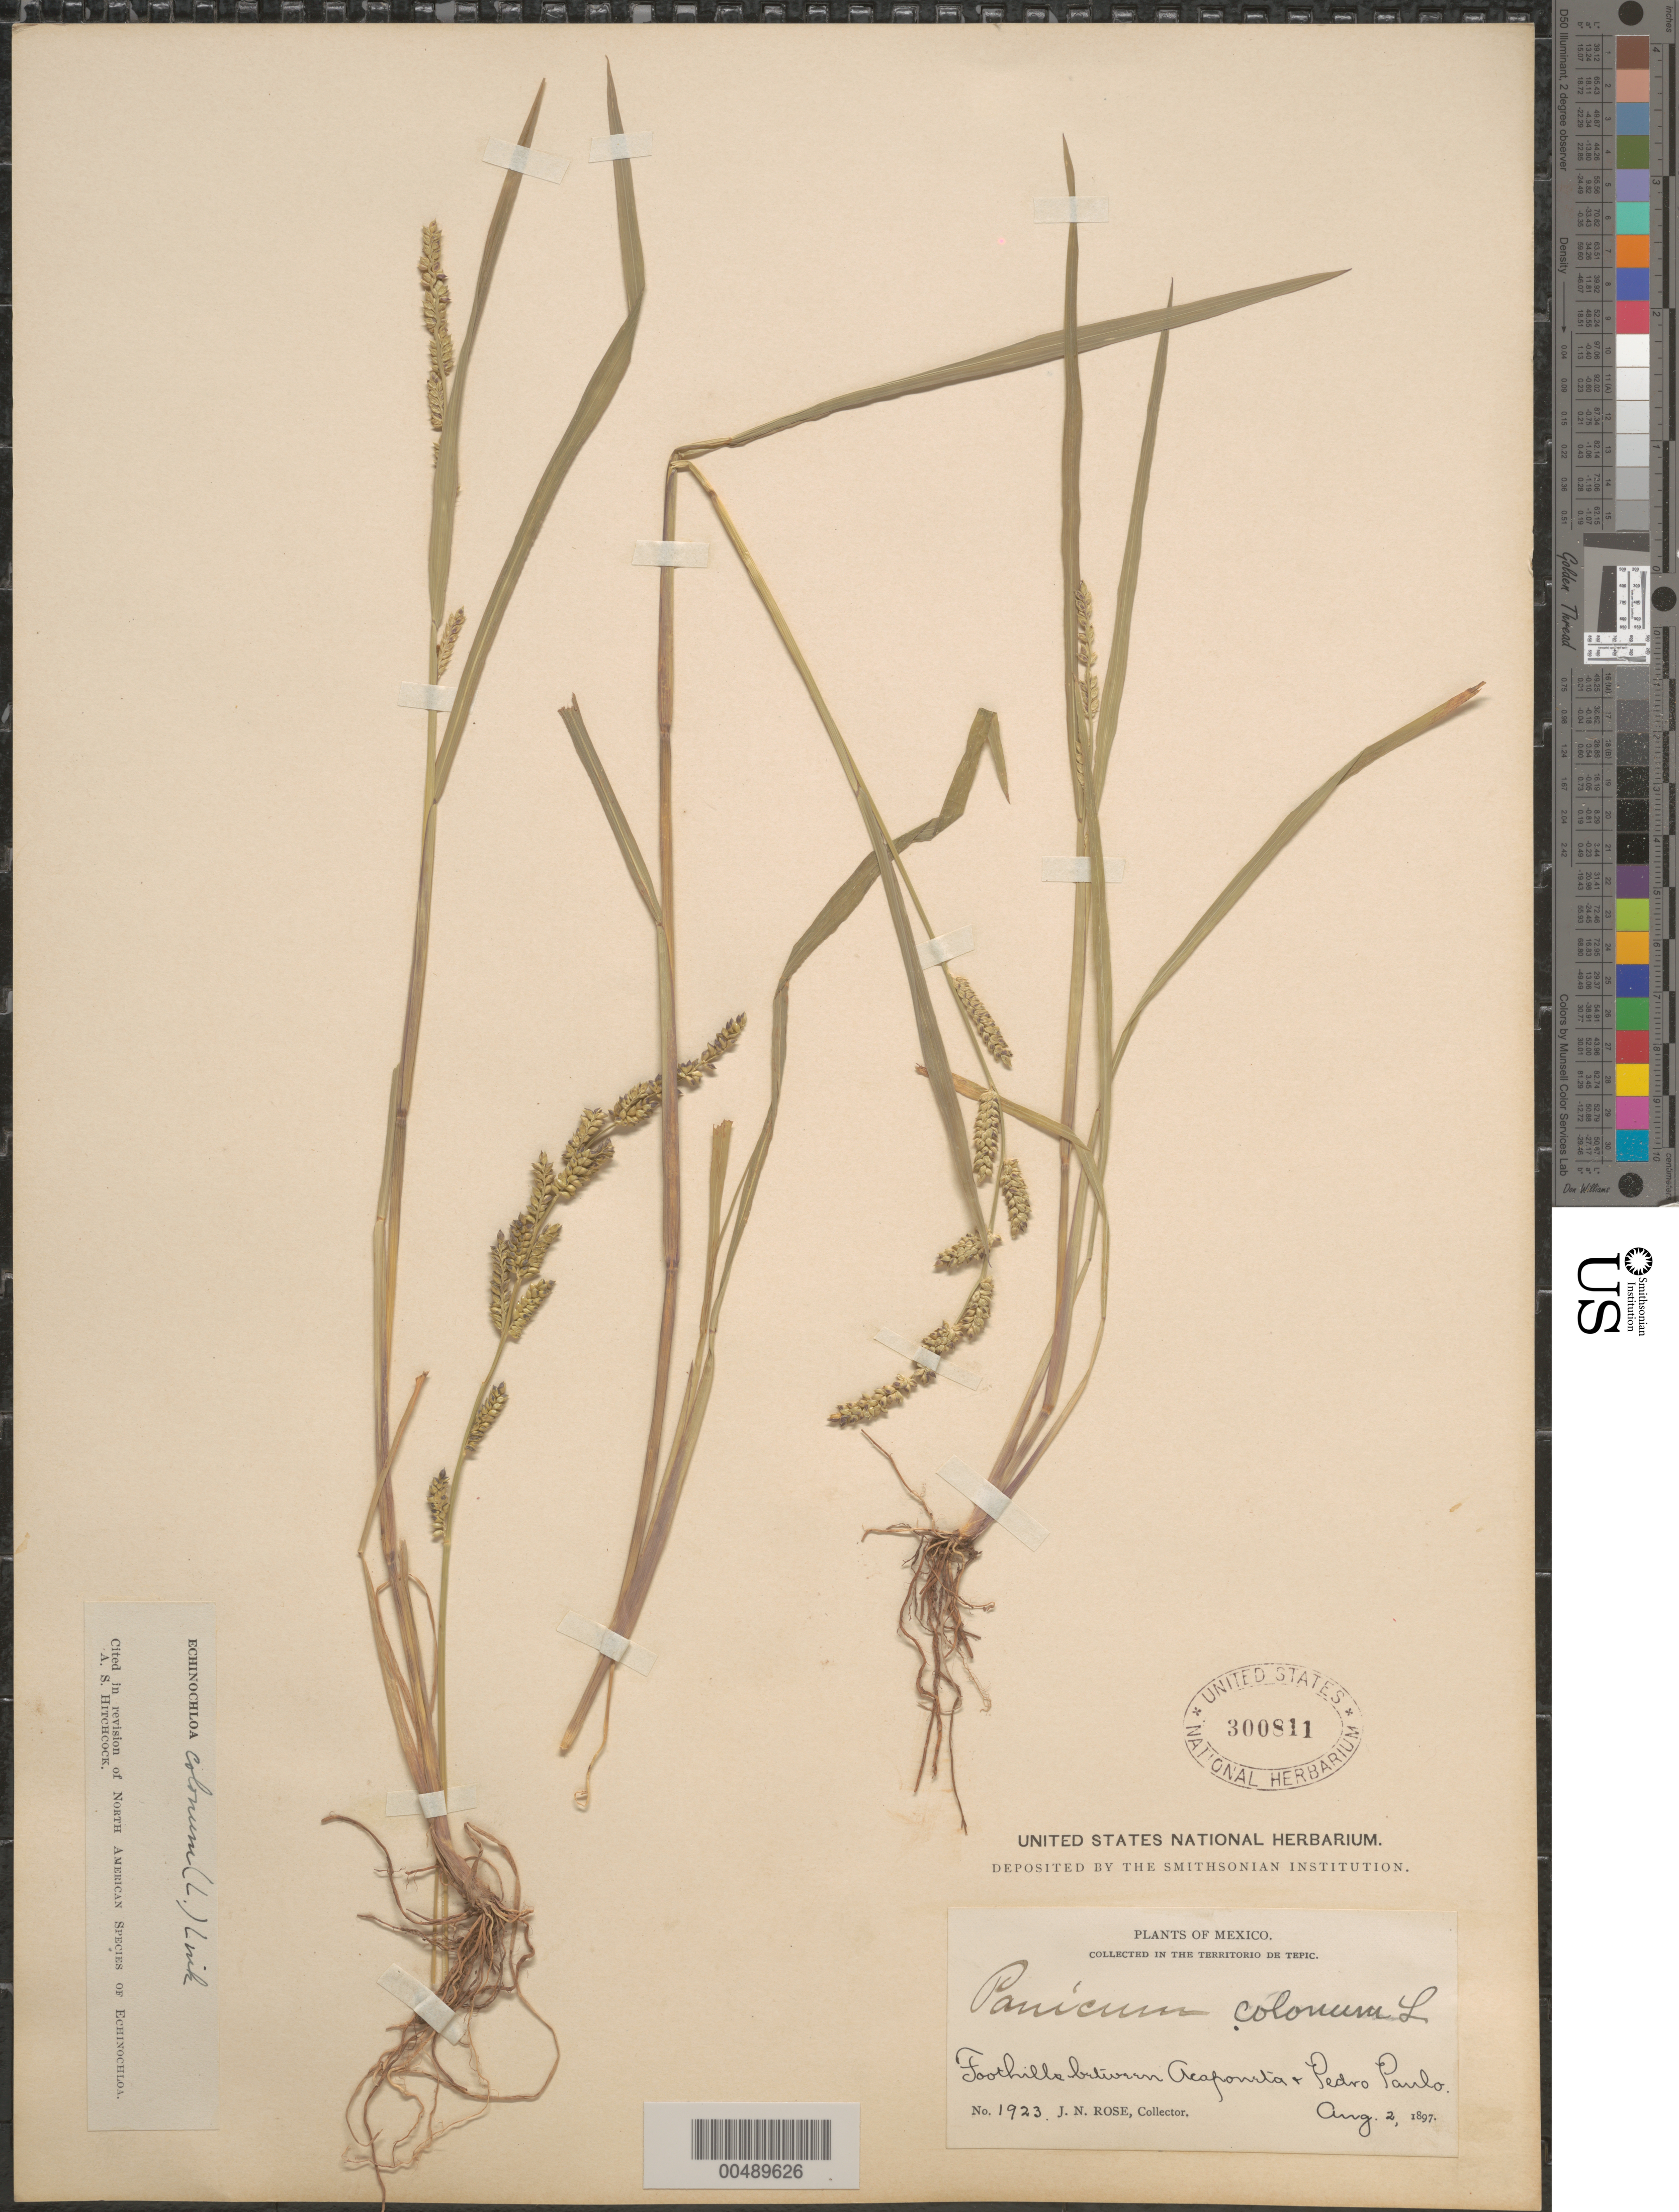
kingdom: Plantae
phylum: Tracheophyta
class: Liliopsida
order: Poales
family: Poaceae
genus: Echinochloa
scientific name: Echinochloa colona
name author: (L.) Link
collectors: J. N. Rose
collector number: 1923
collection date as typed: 2 Aug 1897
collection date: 1897-08-02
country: Mexico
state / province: Nayarit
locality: Between Acaponeta and Pedro Paulo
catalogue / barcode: US 300811